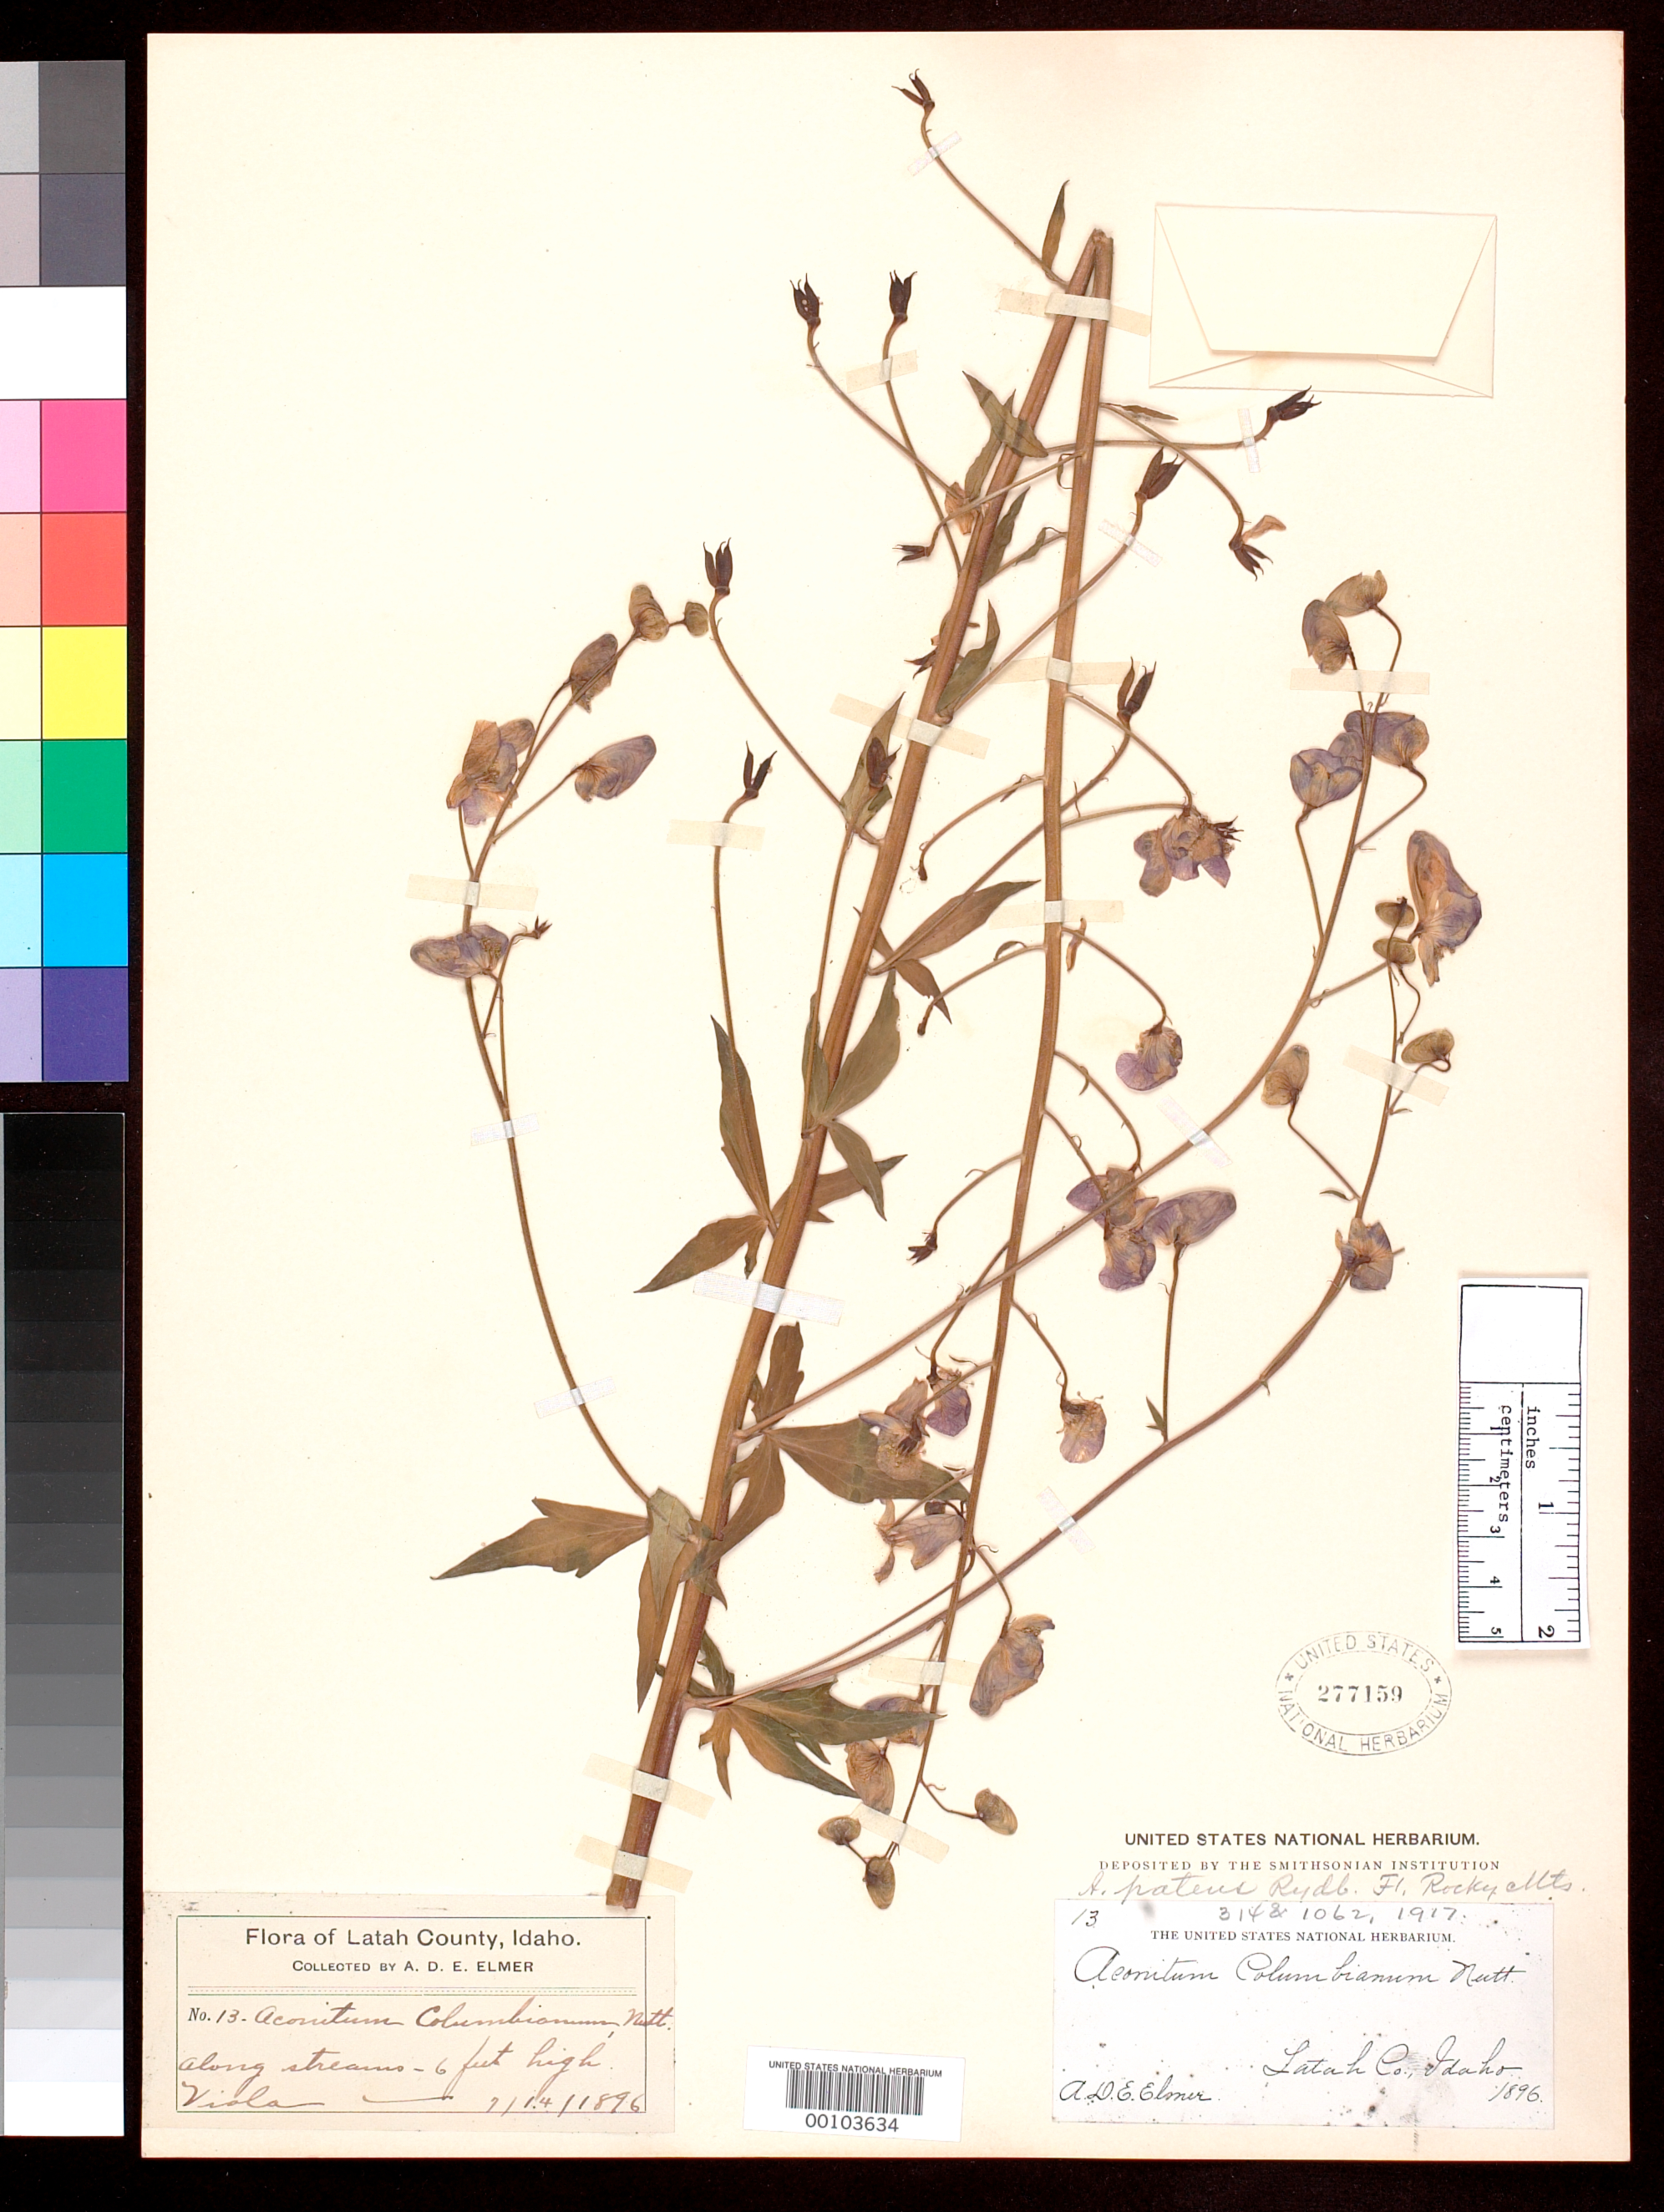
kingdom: Plantae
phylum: Tracheophyta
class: Magnoliopsida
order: Ranunculales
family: Ranunculaceae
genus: Aconitum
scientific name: Aconitum patens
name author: Rydb.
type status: Isotype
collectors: A. D. E. Elmer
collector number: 13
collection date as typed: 14 Jul 1896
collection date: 1896-07-14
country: United States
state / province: Idaho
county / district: Latah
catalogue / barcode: US 277159